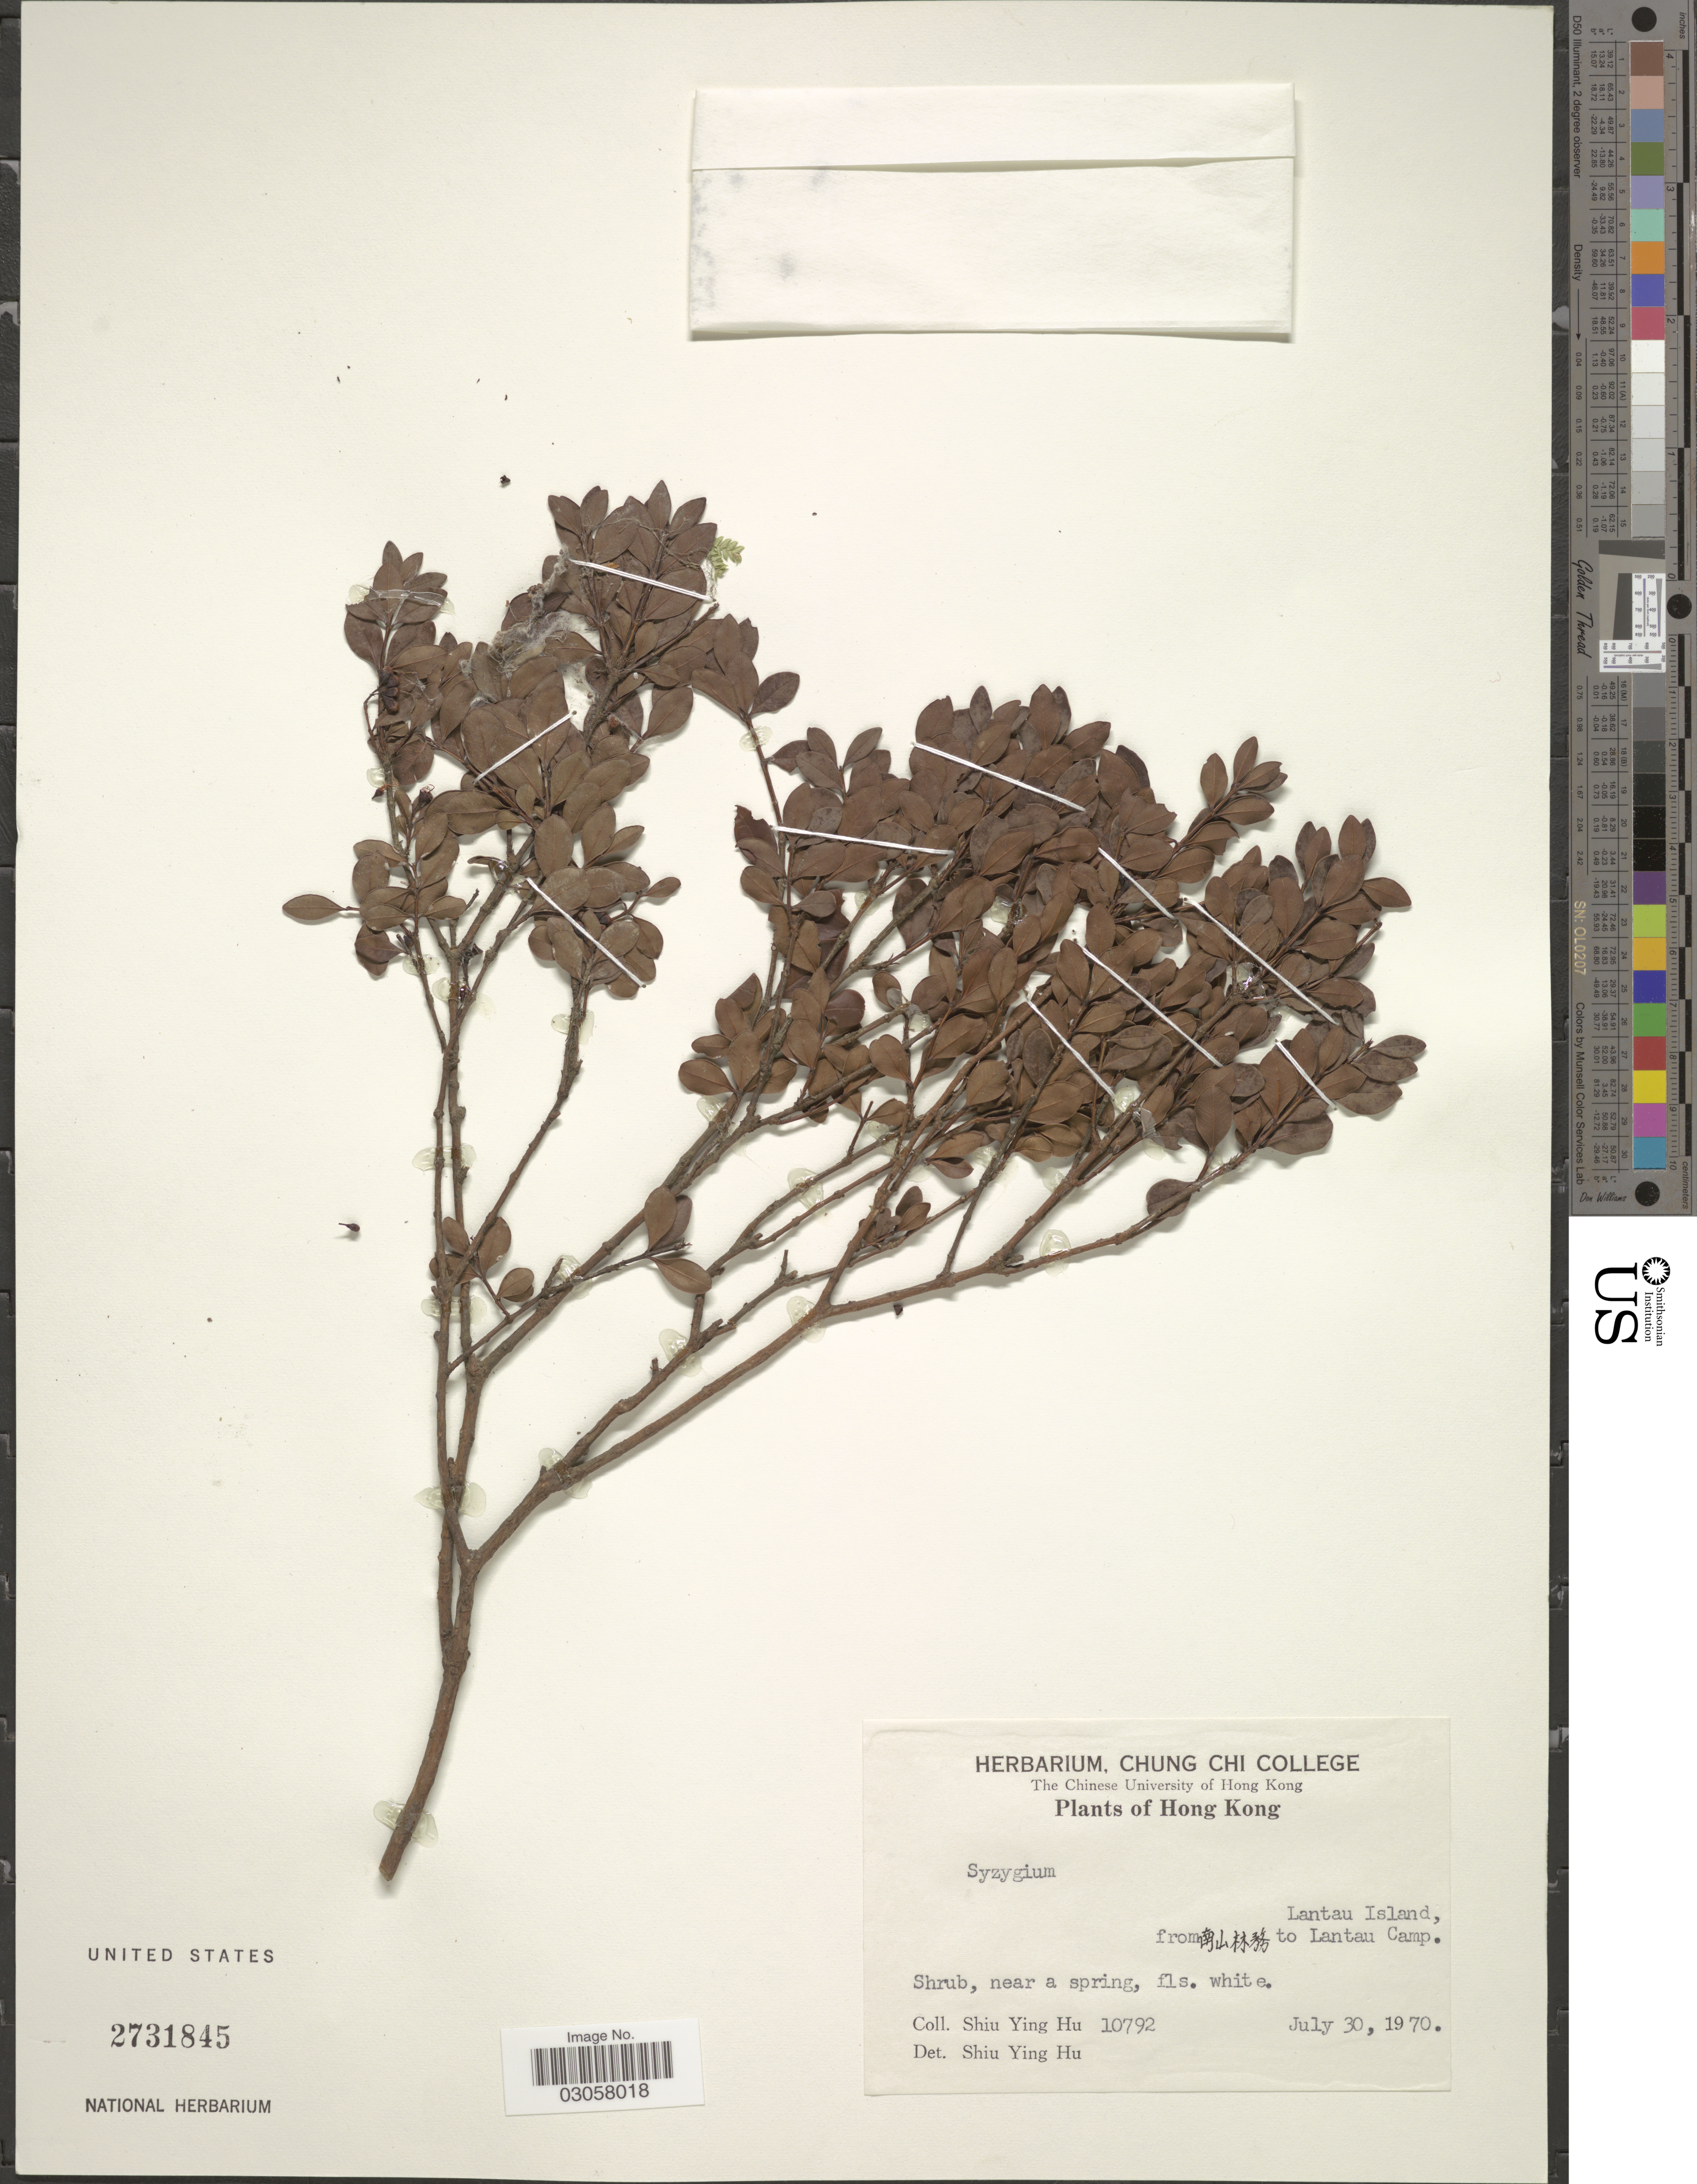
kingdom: Plantae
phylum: Tracheophyta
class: Magnoliopsida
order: Myrtales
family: Myrtaceae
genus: Syzygium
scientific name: Syzygium sp.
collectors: S. Y. Hu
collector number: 10792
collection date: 1970-07-30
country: China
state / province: Hong Kong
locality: Lantau Island from to Lantau Camp.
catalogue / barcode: US 2731845